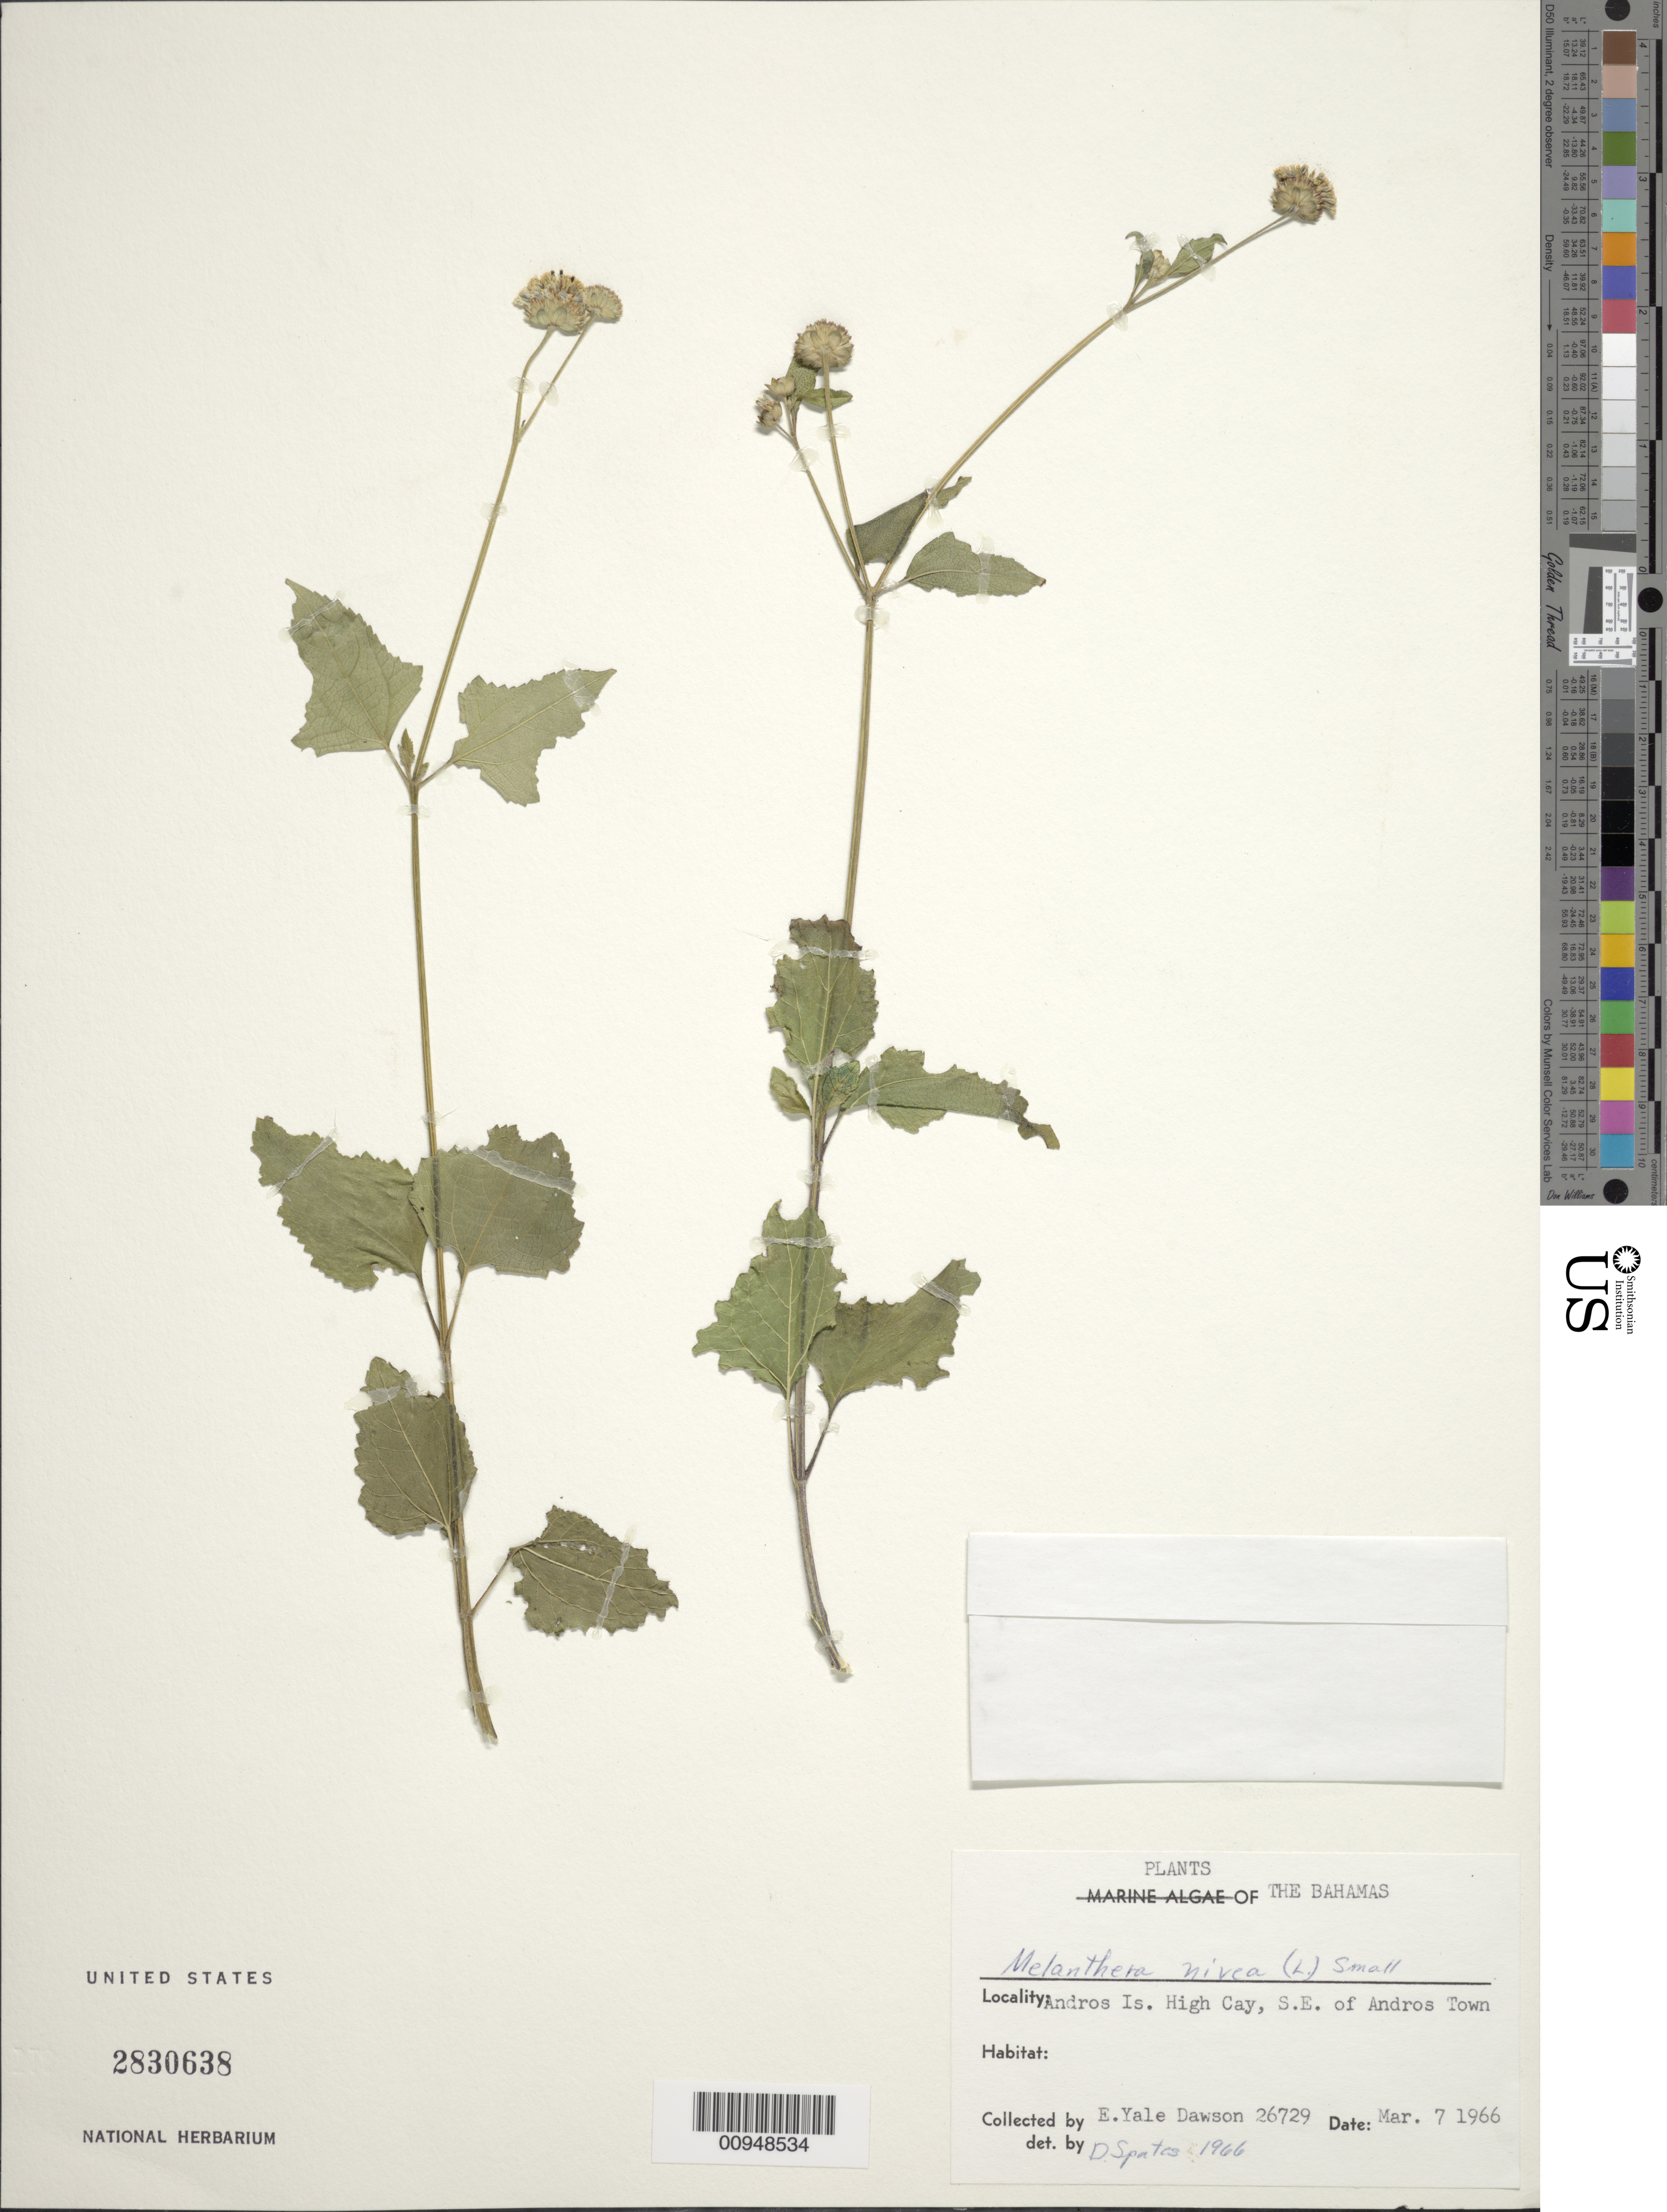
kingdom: Plantae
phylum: Tracheophyta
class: Magnoliopsida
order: Asterales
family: Asteraceae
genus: Melanthera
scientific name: Melanthera nivea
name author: (L.) Small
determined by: Spates, D.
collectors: E. Y. Dawson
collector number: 26729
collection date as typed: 07 Mar 1966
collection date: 1966-03-07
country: Bahamas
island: Andros Island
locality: High Cay, SE of Andros Town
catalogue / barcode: US 2830638